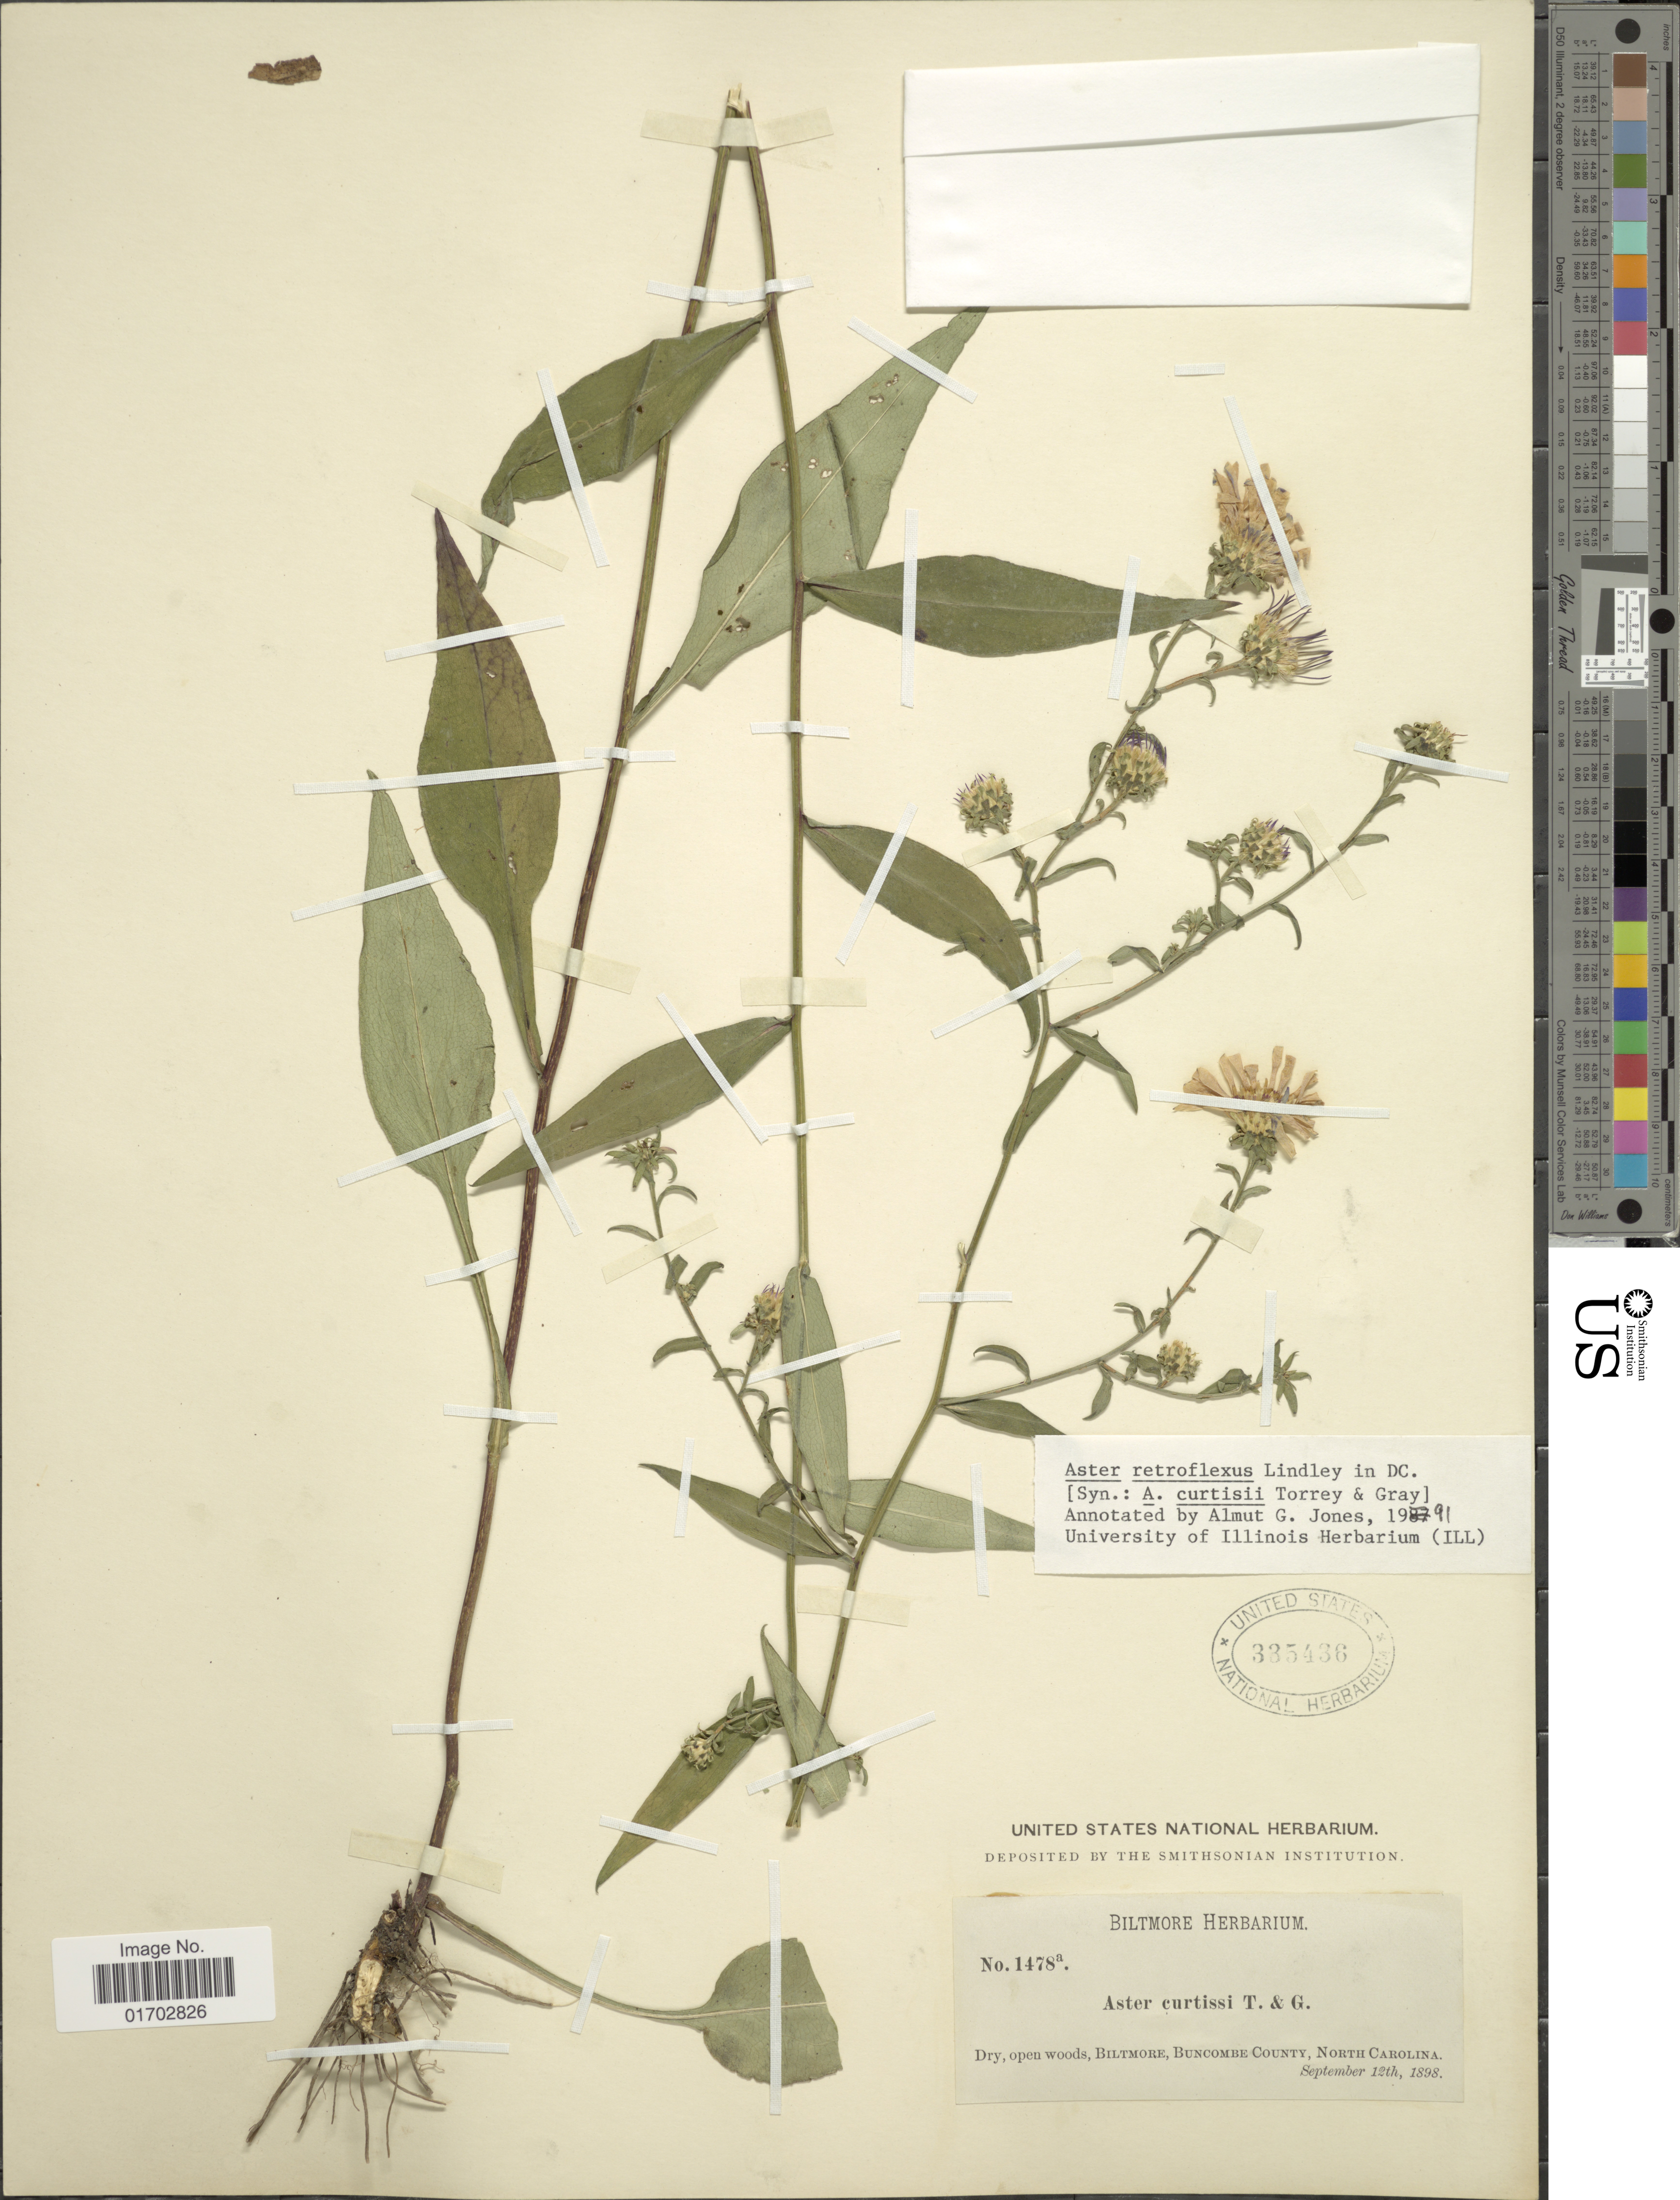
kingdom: Plantae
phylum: Tracheophyta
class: Magnoliopsida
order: Asterales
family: Asteraceae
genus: Symphyotrichum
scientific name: Symphyotrichum retroflexum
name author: (Lindl.) G.L. Nesom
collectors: ex herb. Biltmore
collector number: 1478a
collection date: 1898-09-12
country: United States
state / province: North Carolina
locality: Biltmore, Buncombe County.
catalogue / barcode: US 335436